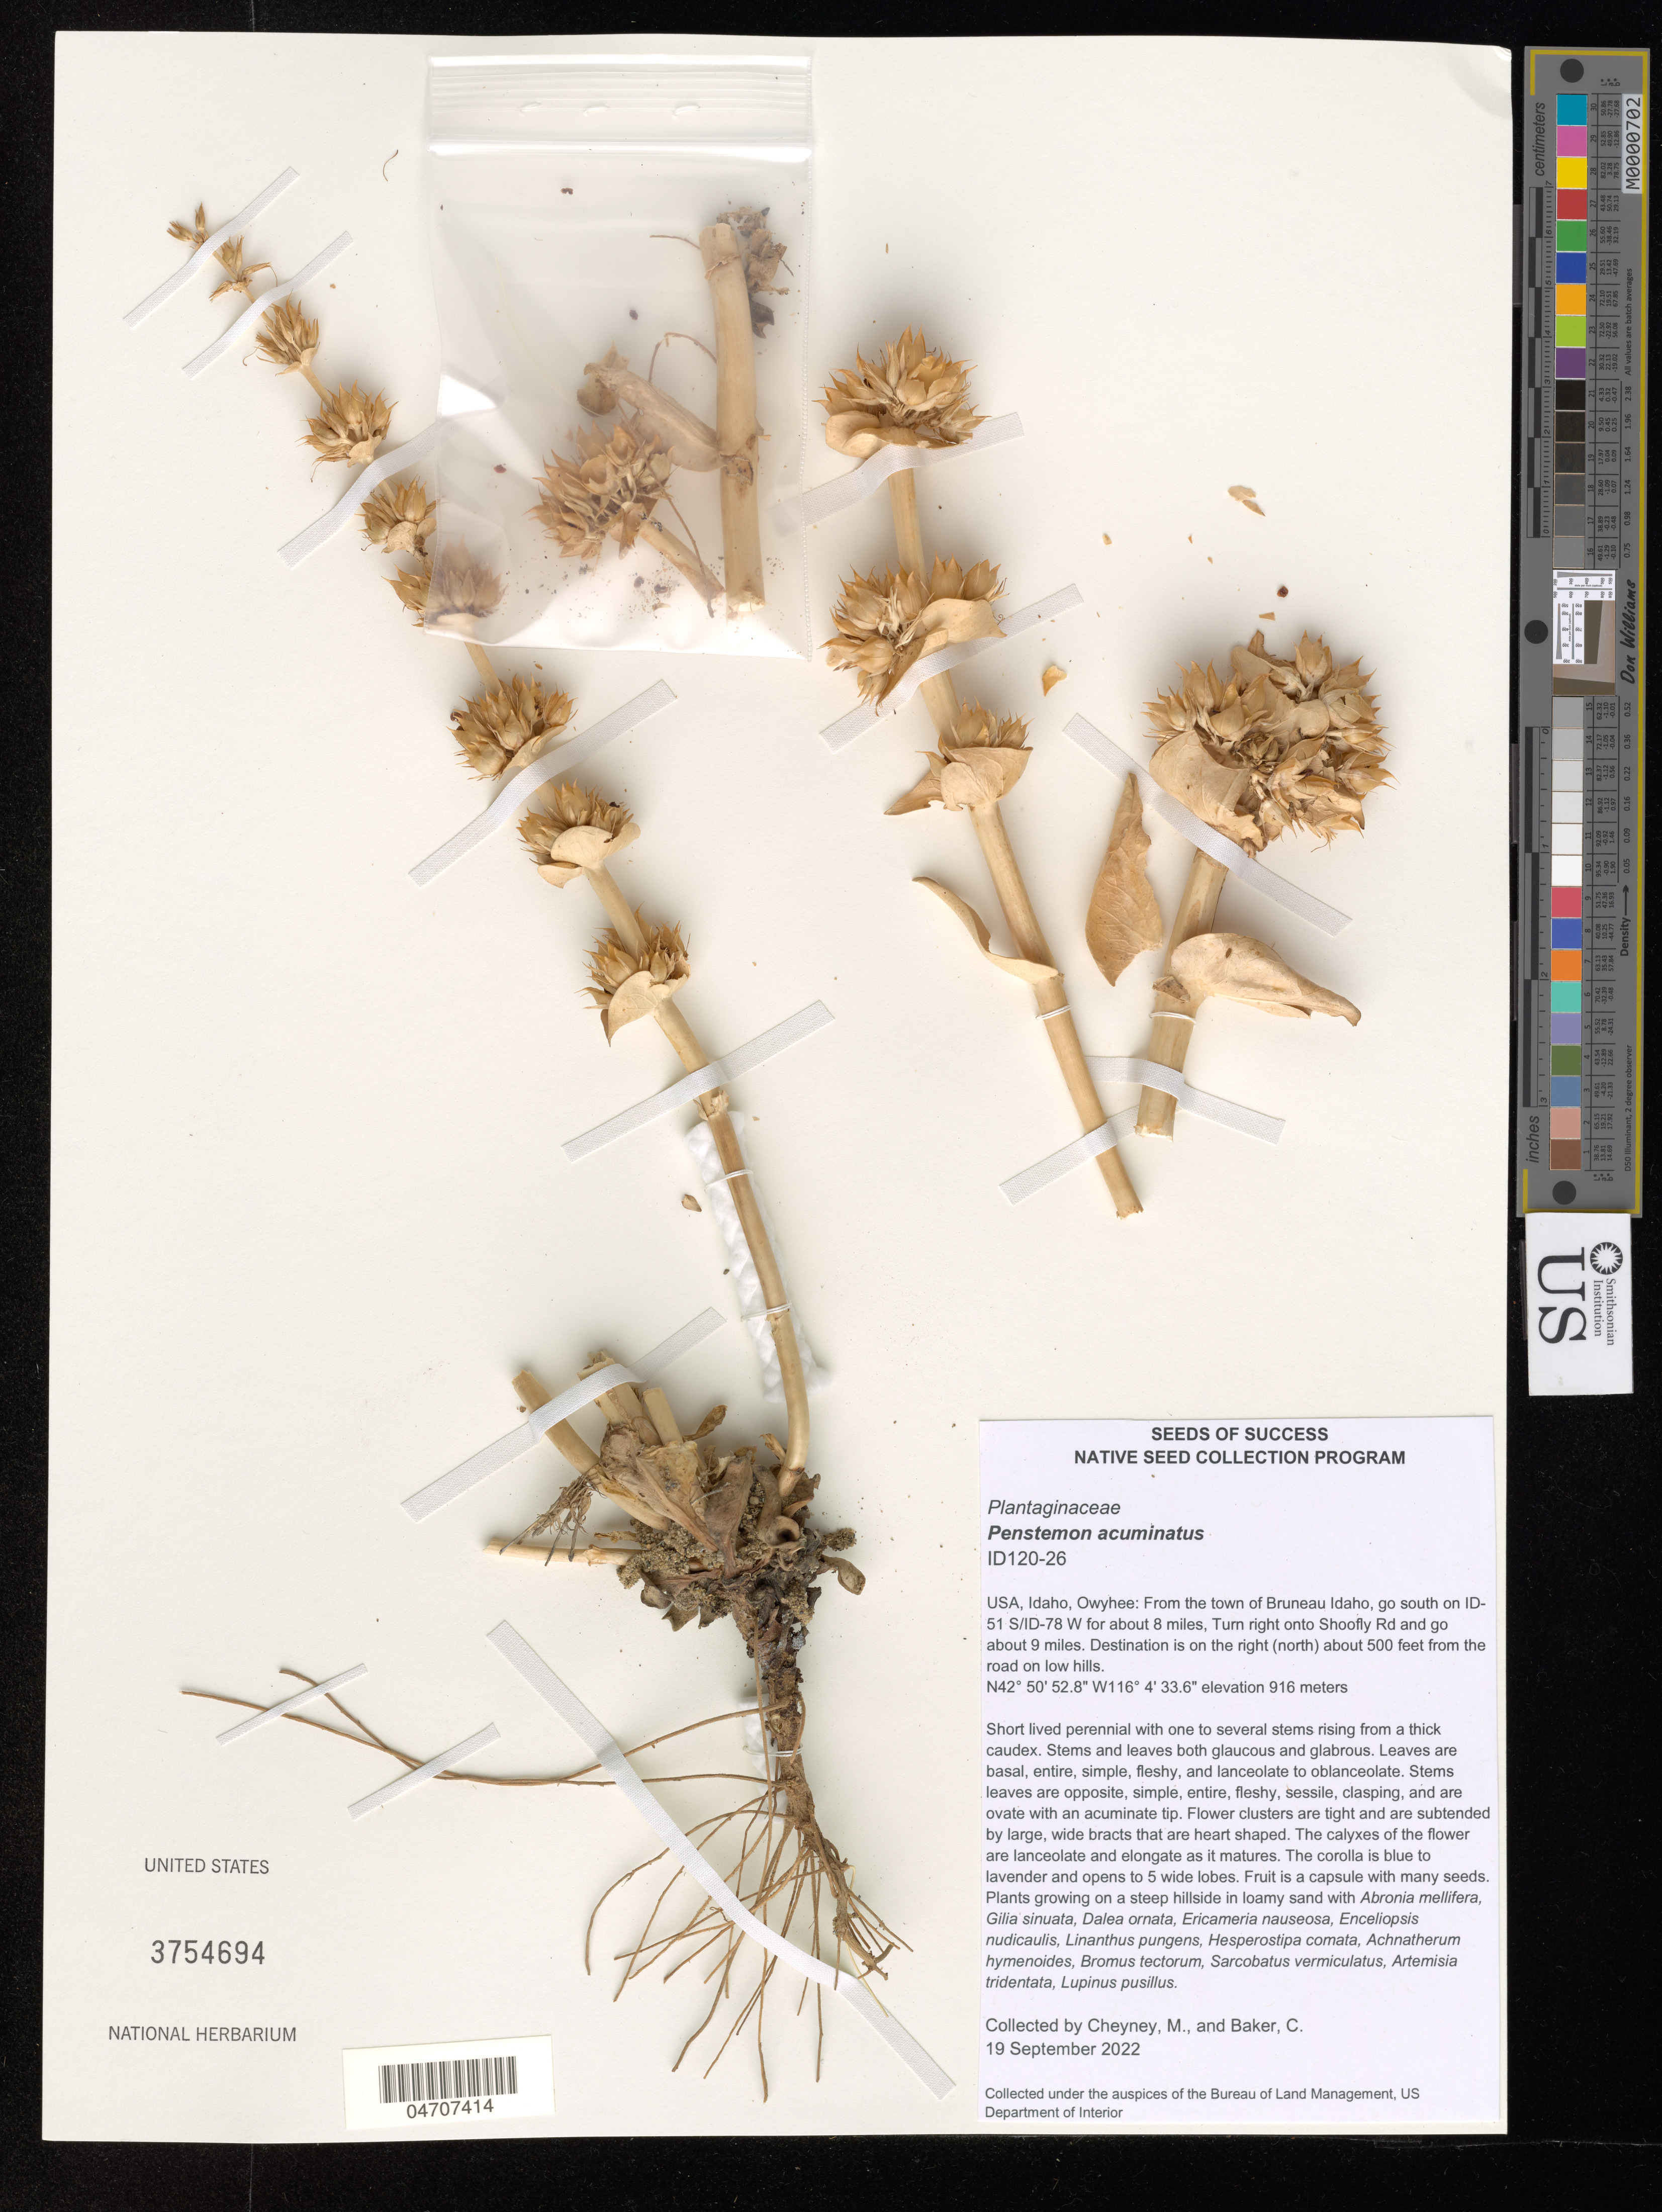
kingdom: Plantae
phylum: Tracheophyta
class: Magnoliopsida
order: Lamiales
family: Plantaginaceae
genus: Penstemon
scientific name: Penstemon acuminatus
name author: Greene ex Lindl.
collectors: M. Cheyney & C. Baker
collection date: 2022-09-19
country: United States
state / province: Idaho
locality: Owyhee: From the town of Bruneau Idaho, go south on ID-51 S/ID-78 W for about 8 miles. Turn right onto Shoofly Rd and go about 9 miles. Destination is on the right (north) about 500 feet from the road on low hills.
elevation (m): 916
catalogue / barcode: US 3754694